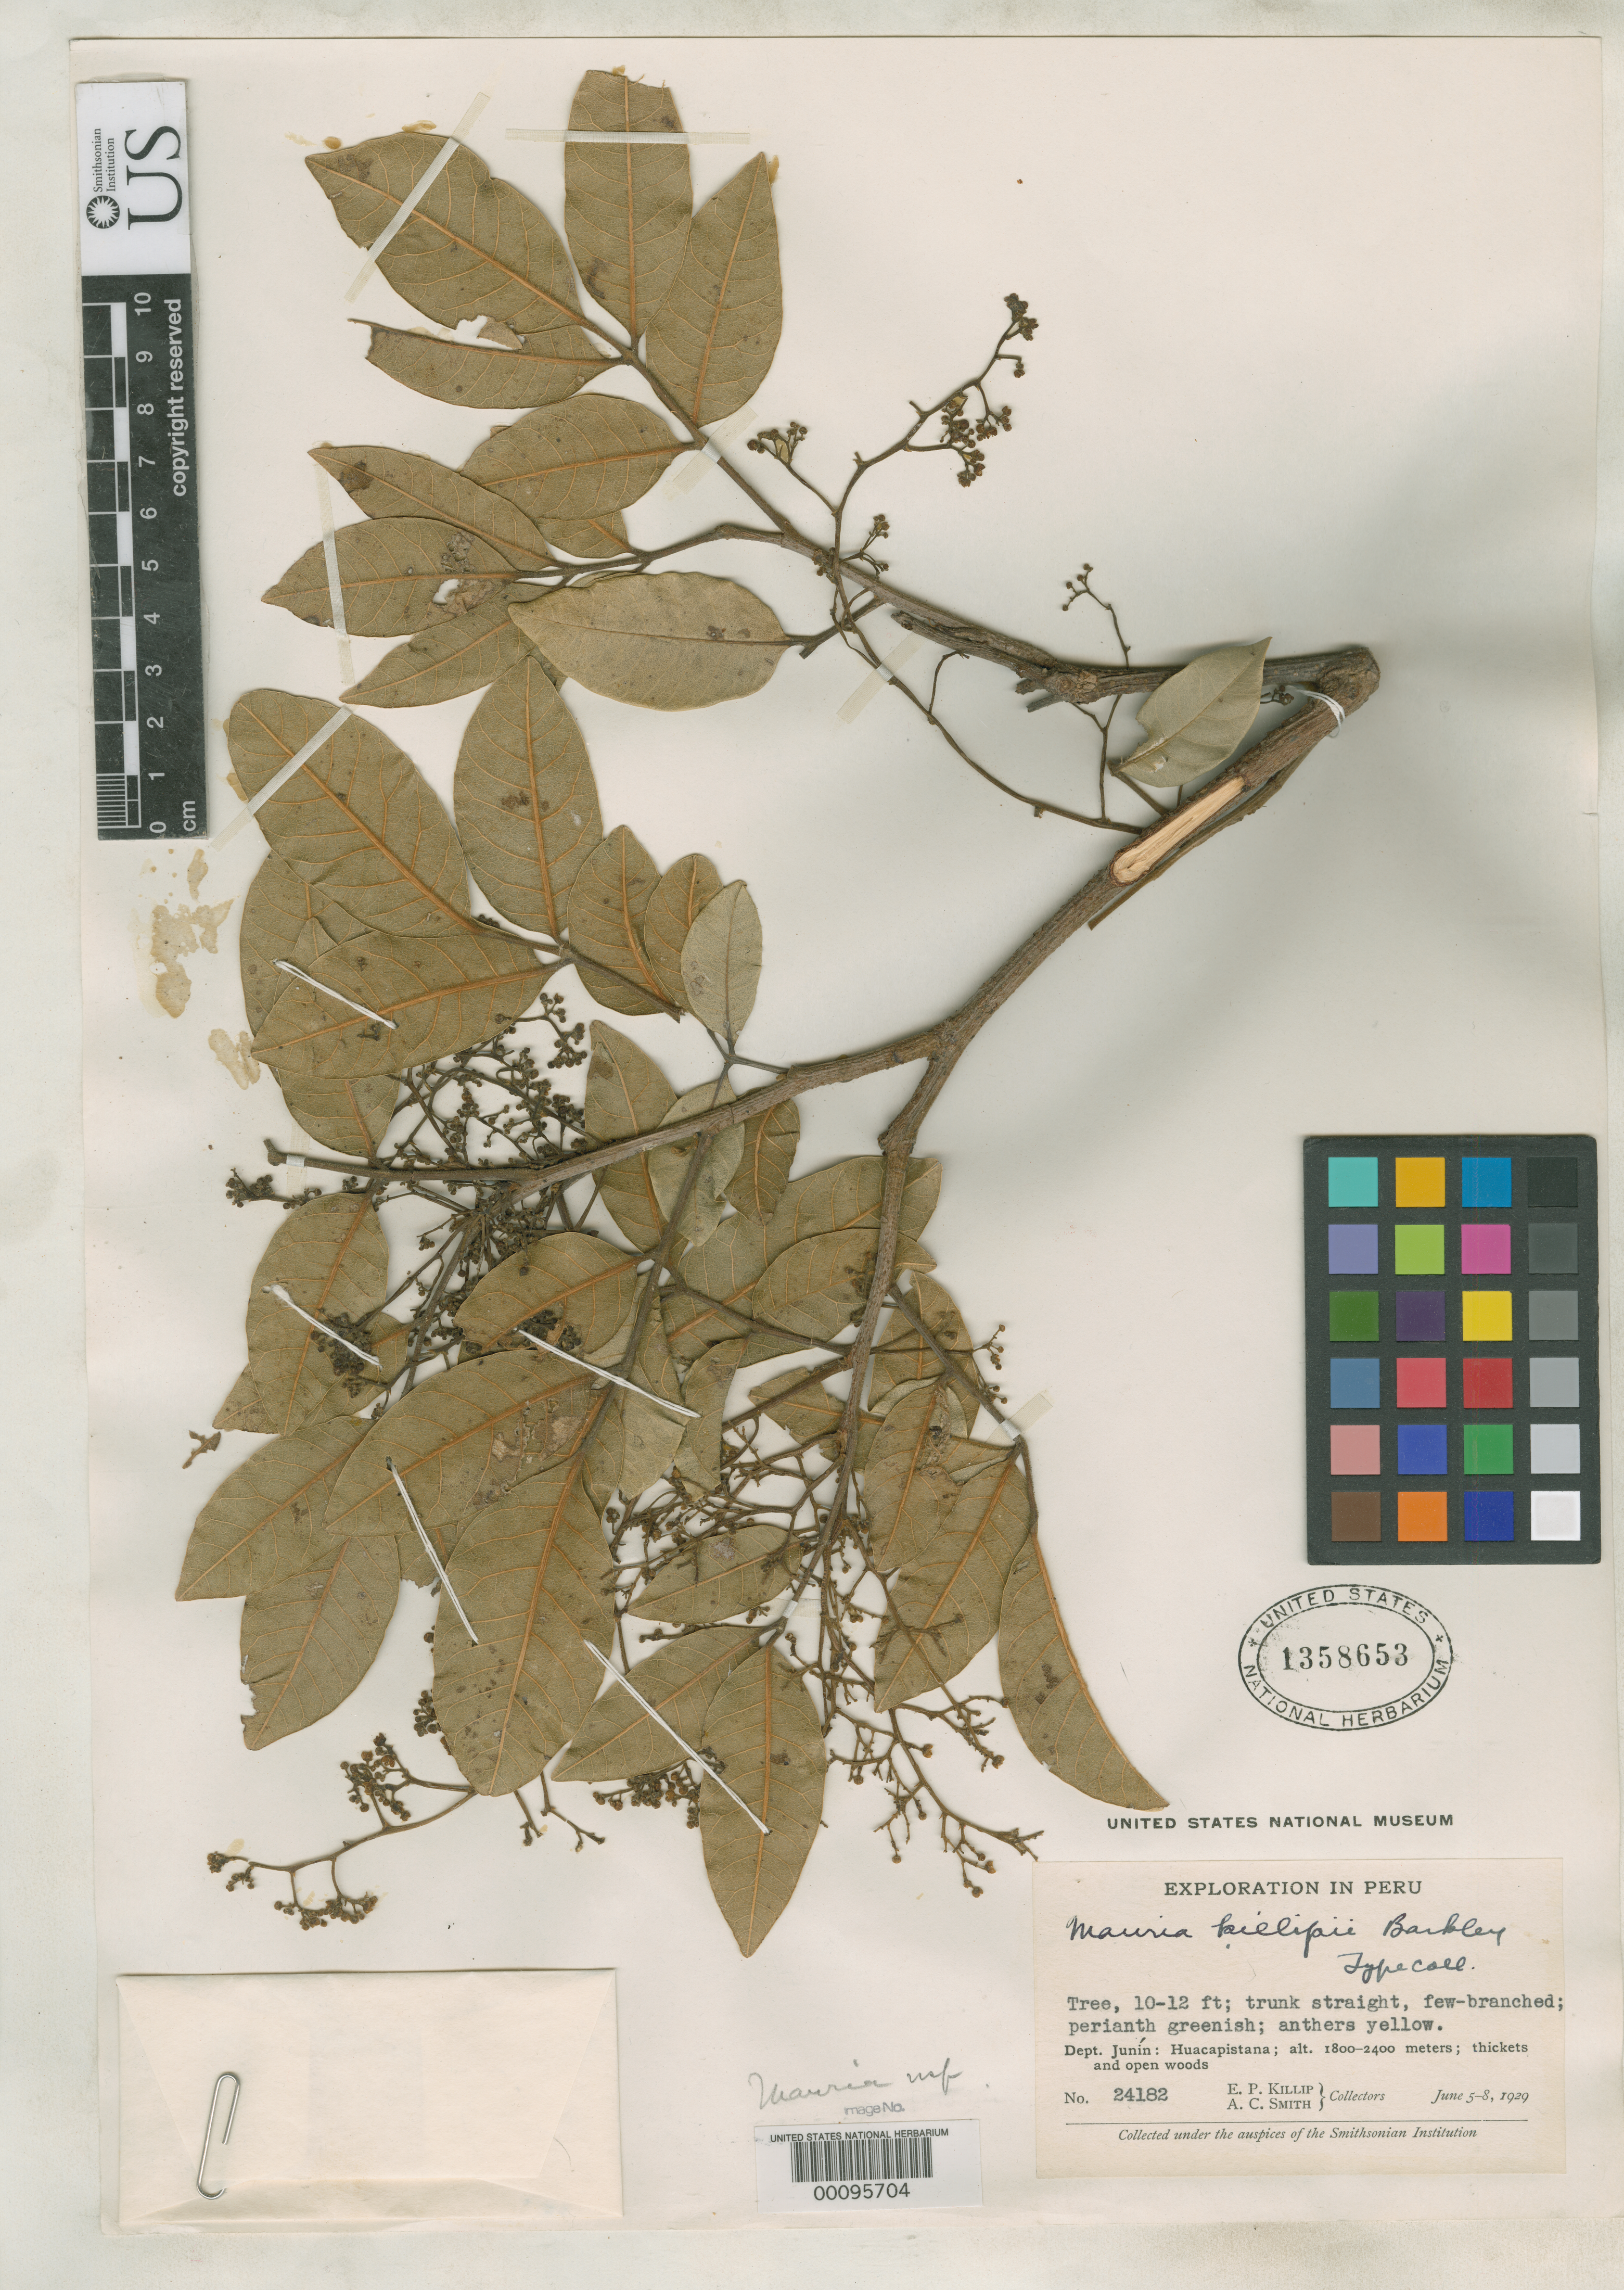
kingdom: Plantae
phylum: Tracheophyta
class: Magnoliopsida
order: Sapindales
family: Anacardiaceae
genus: Mauria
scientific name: Mauria killipii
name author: F.A. Barkley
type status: Isotype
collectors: E. P. Killip & A. C. Smith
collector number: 24182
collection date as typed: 05 Jun 1929 to 08 Jun 1929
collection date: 1929-06-05/1929-06-08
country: Peru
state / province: Junín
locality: Huacapistana.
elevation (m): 1800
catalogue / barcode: US 1358653